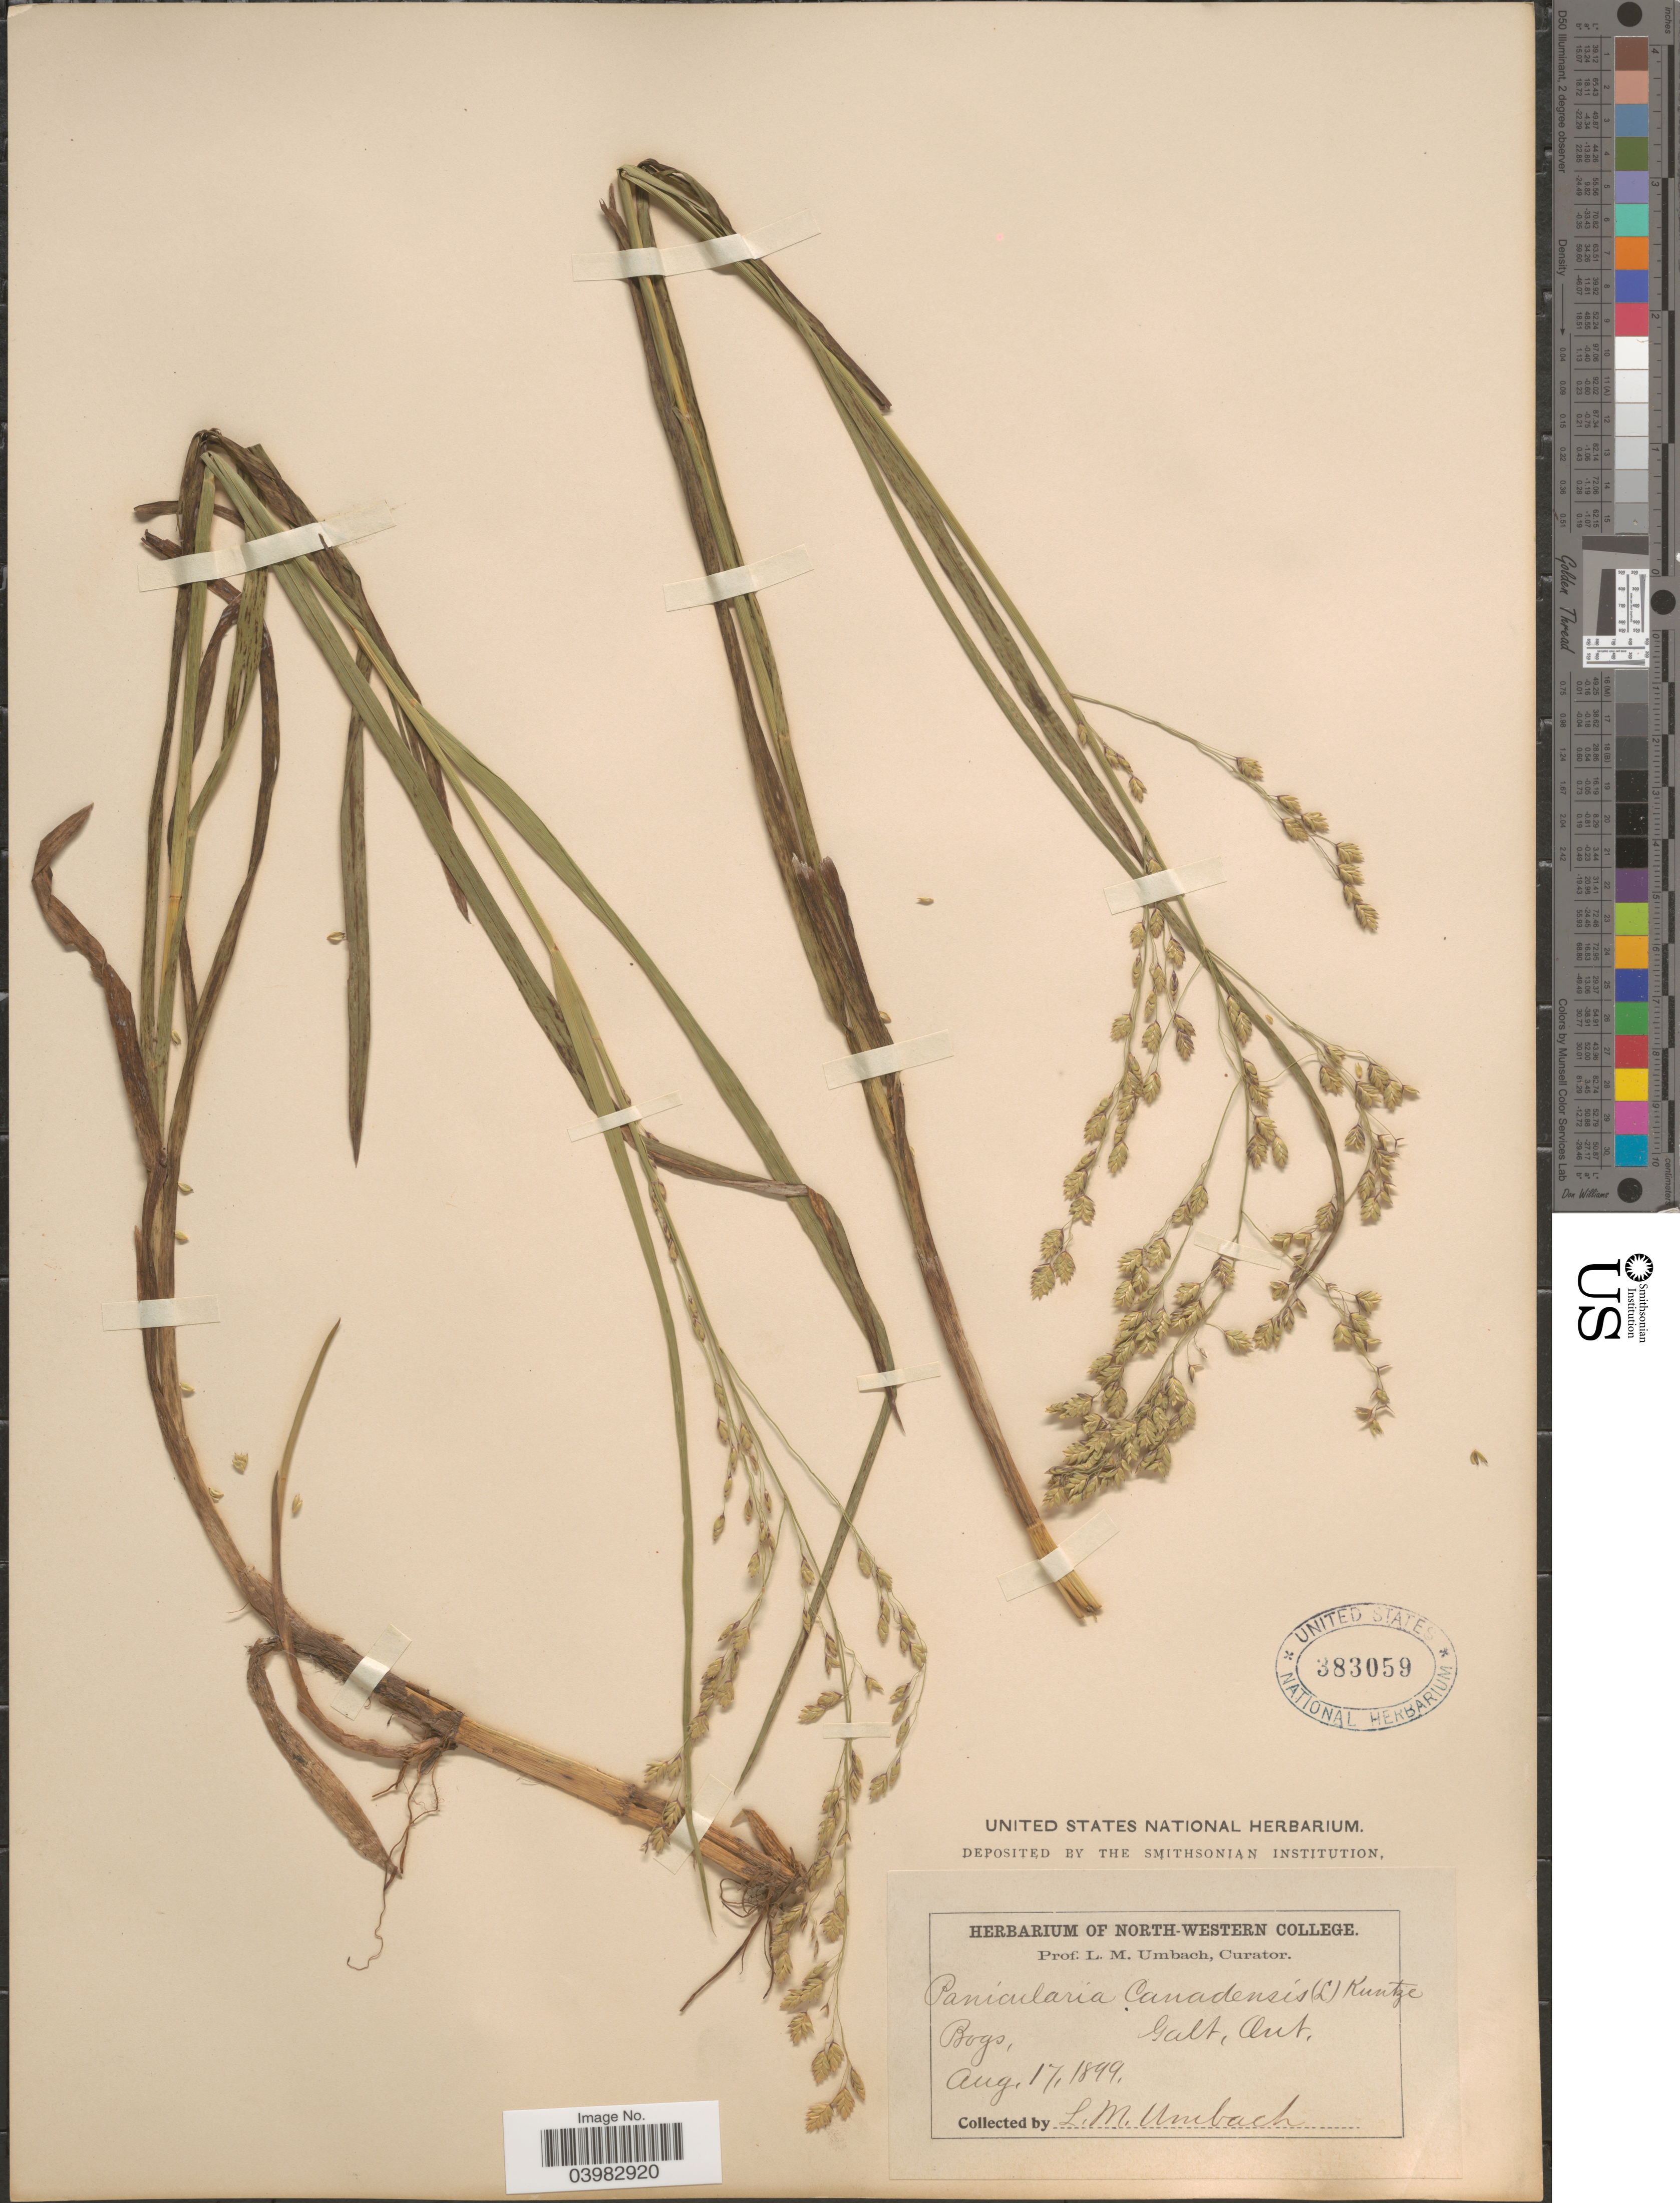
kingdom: Plantae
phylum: Tracheophyta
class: Liliopsida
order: Poales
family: Poaceae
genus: Glyceria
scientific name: Glyceria canadensis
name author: (Michx.) Trin.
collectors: L. M. Umbach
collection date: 1899-08-17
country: Canada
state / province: Ontario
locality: Galt.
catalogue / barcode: US 383059